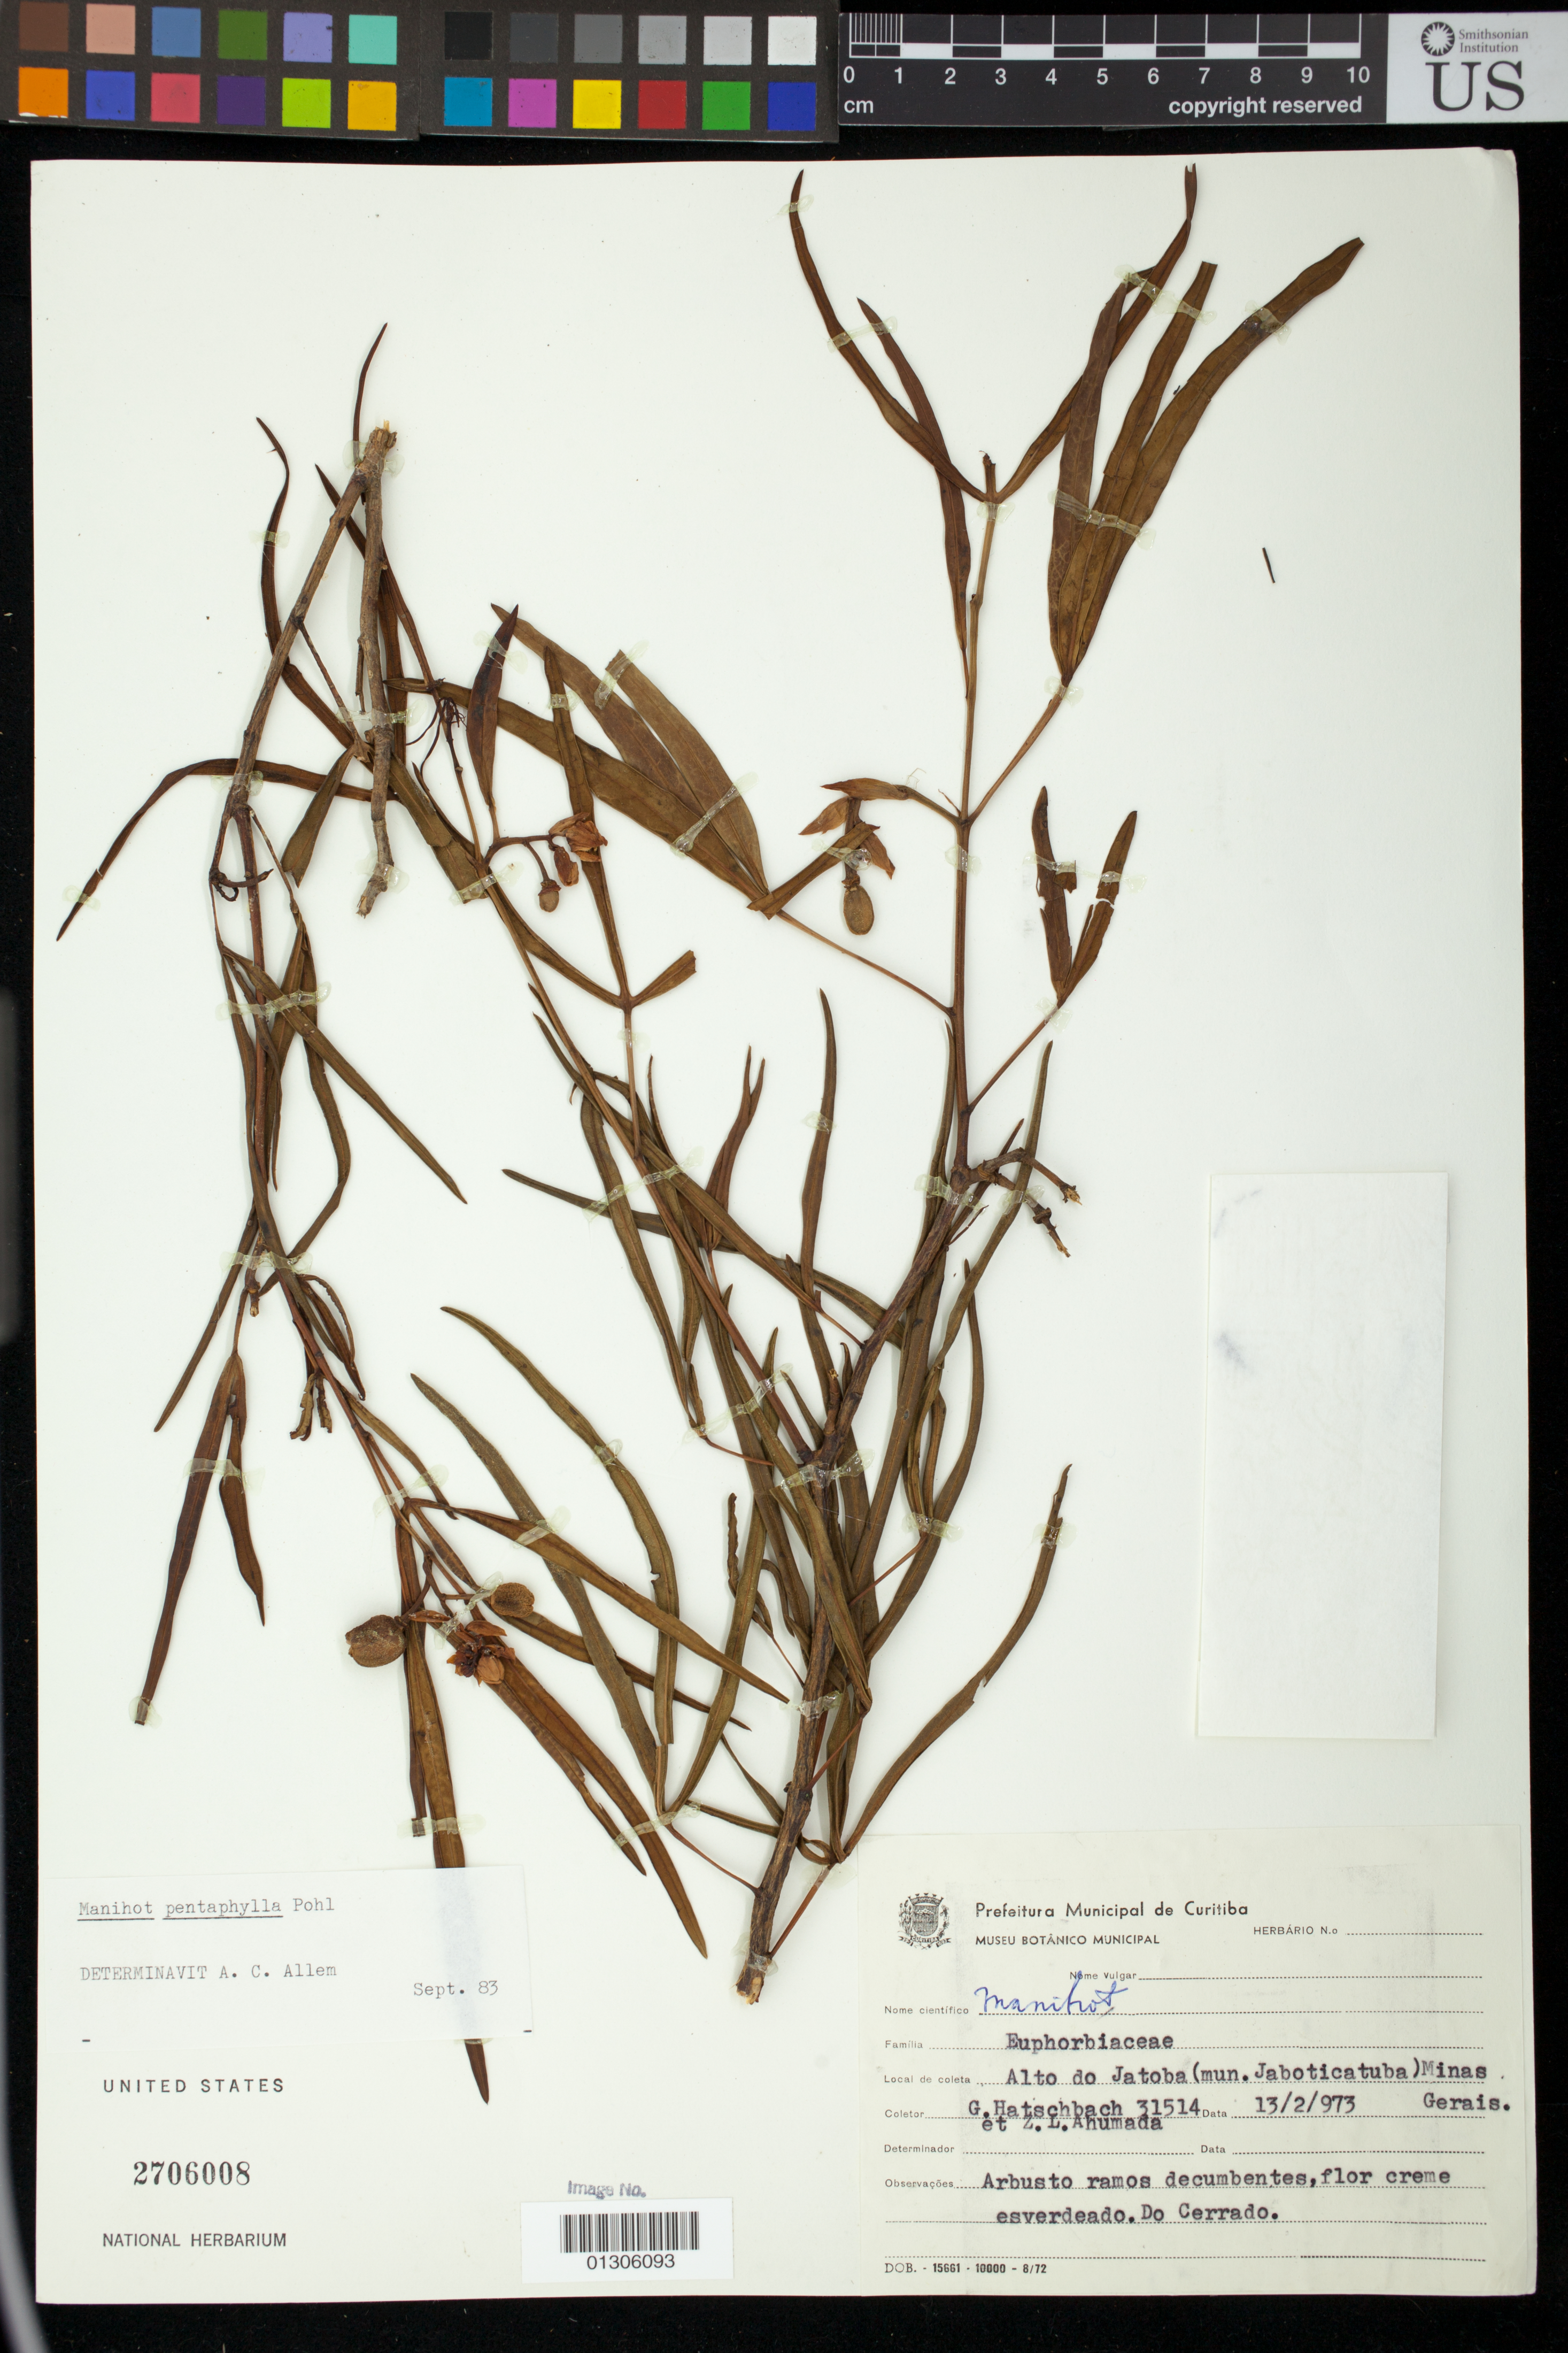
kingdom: Plantae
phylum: Tracheophyta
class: Magnoliopsida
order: Malpighiales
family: Euphorbiaceae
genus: Manihot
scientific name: Manihot pentaphylla subsp. pentaphylla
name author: Pohl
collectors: G. Hatschbach & Z. Ahumada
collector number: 31514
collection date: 1973-02-13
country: Brazil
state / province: Minas Gerais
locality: Alto do Jatoba (mun. Jaboticatuba)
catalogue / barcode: US 2706008